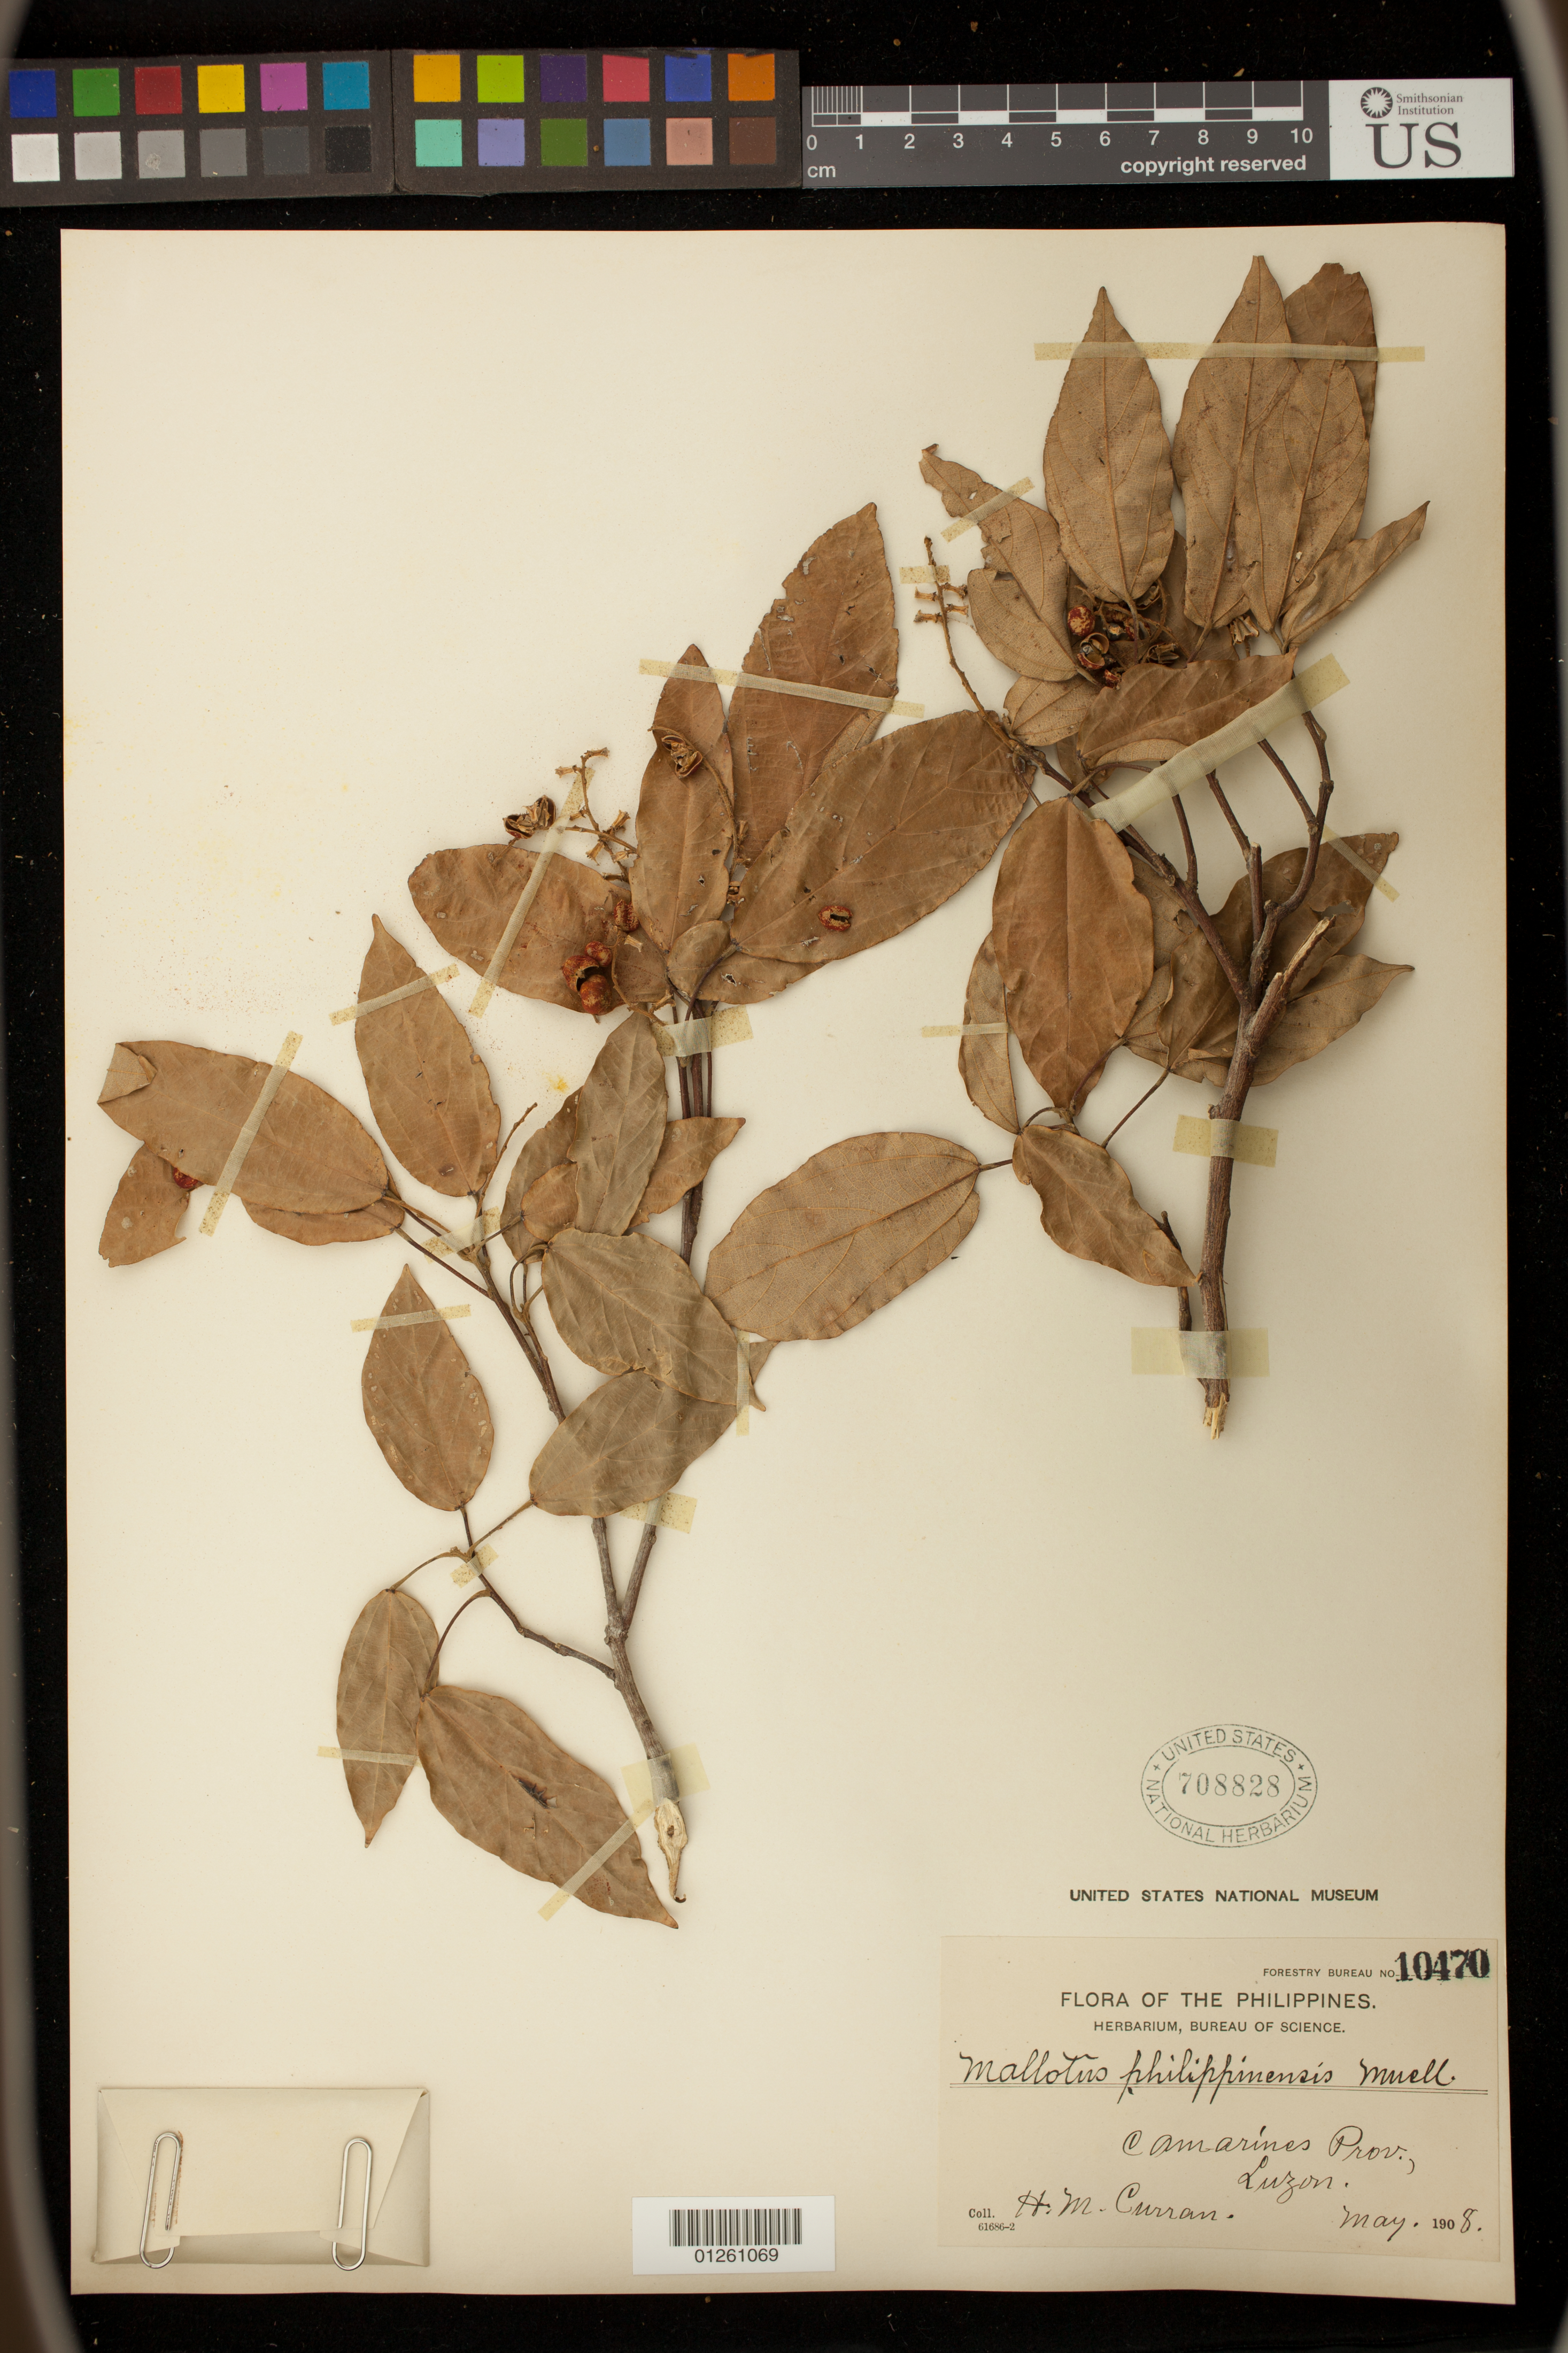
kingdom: Plantae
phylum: Tracheophyta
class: Magnoliopsida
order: Malpighiales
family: Euphorbiaceae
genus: Mallotus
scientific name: Mallotus philippensis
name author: (Lam.) Müll. Arg.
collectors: H. M. Curran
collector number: For. Bur. 10470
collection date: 1908-05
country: Philippines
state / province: Bicol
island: Luzon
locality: Camarines Prov., Luzon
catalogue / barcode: US 708828